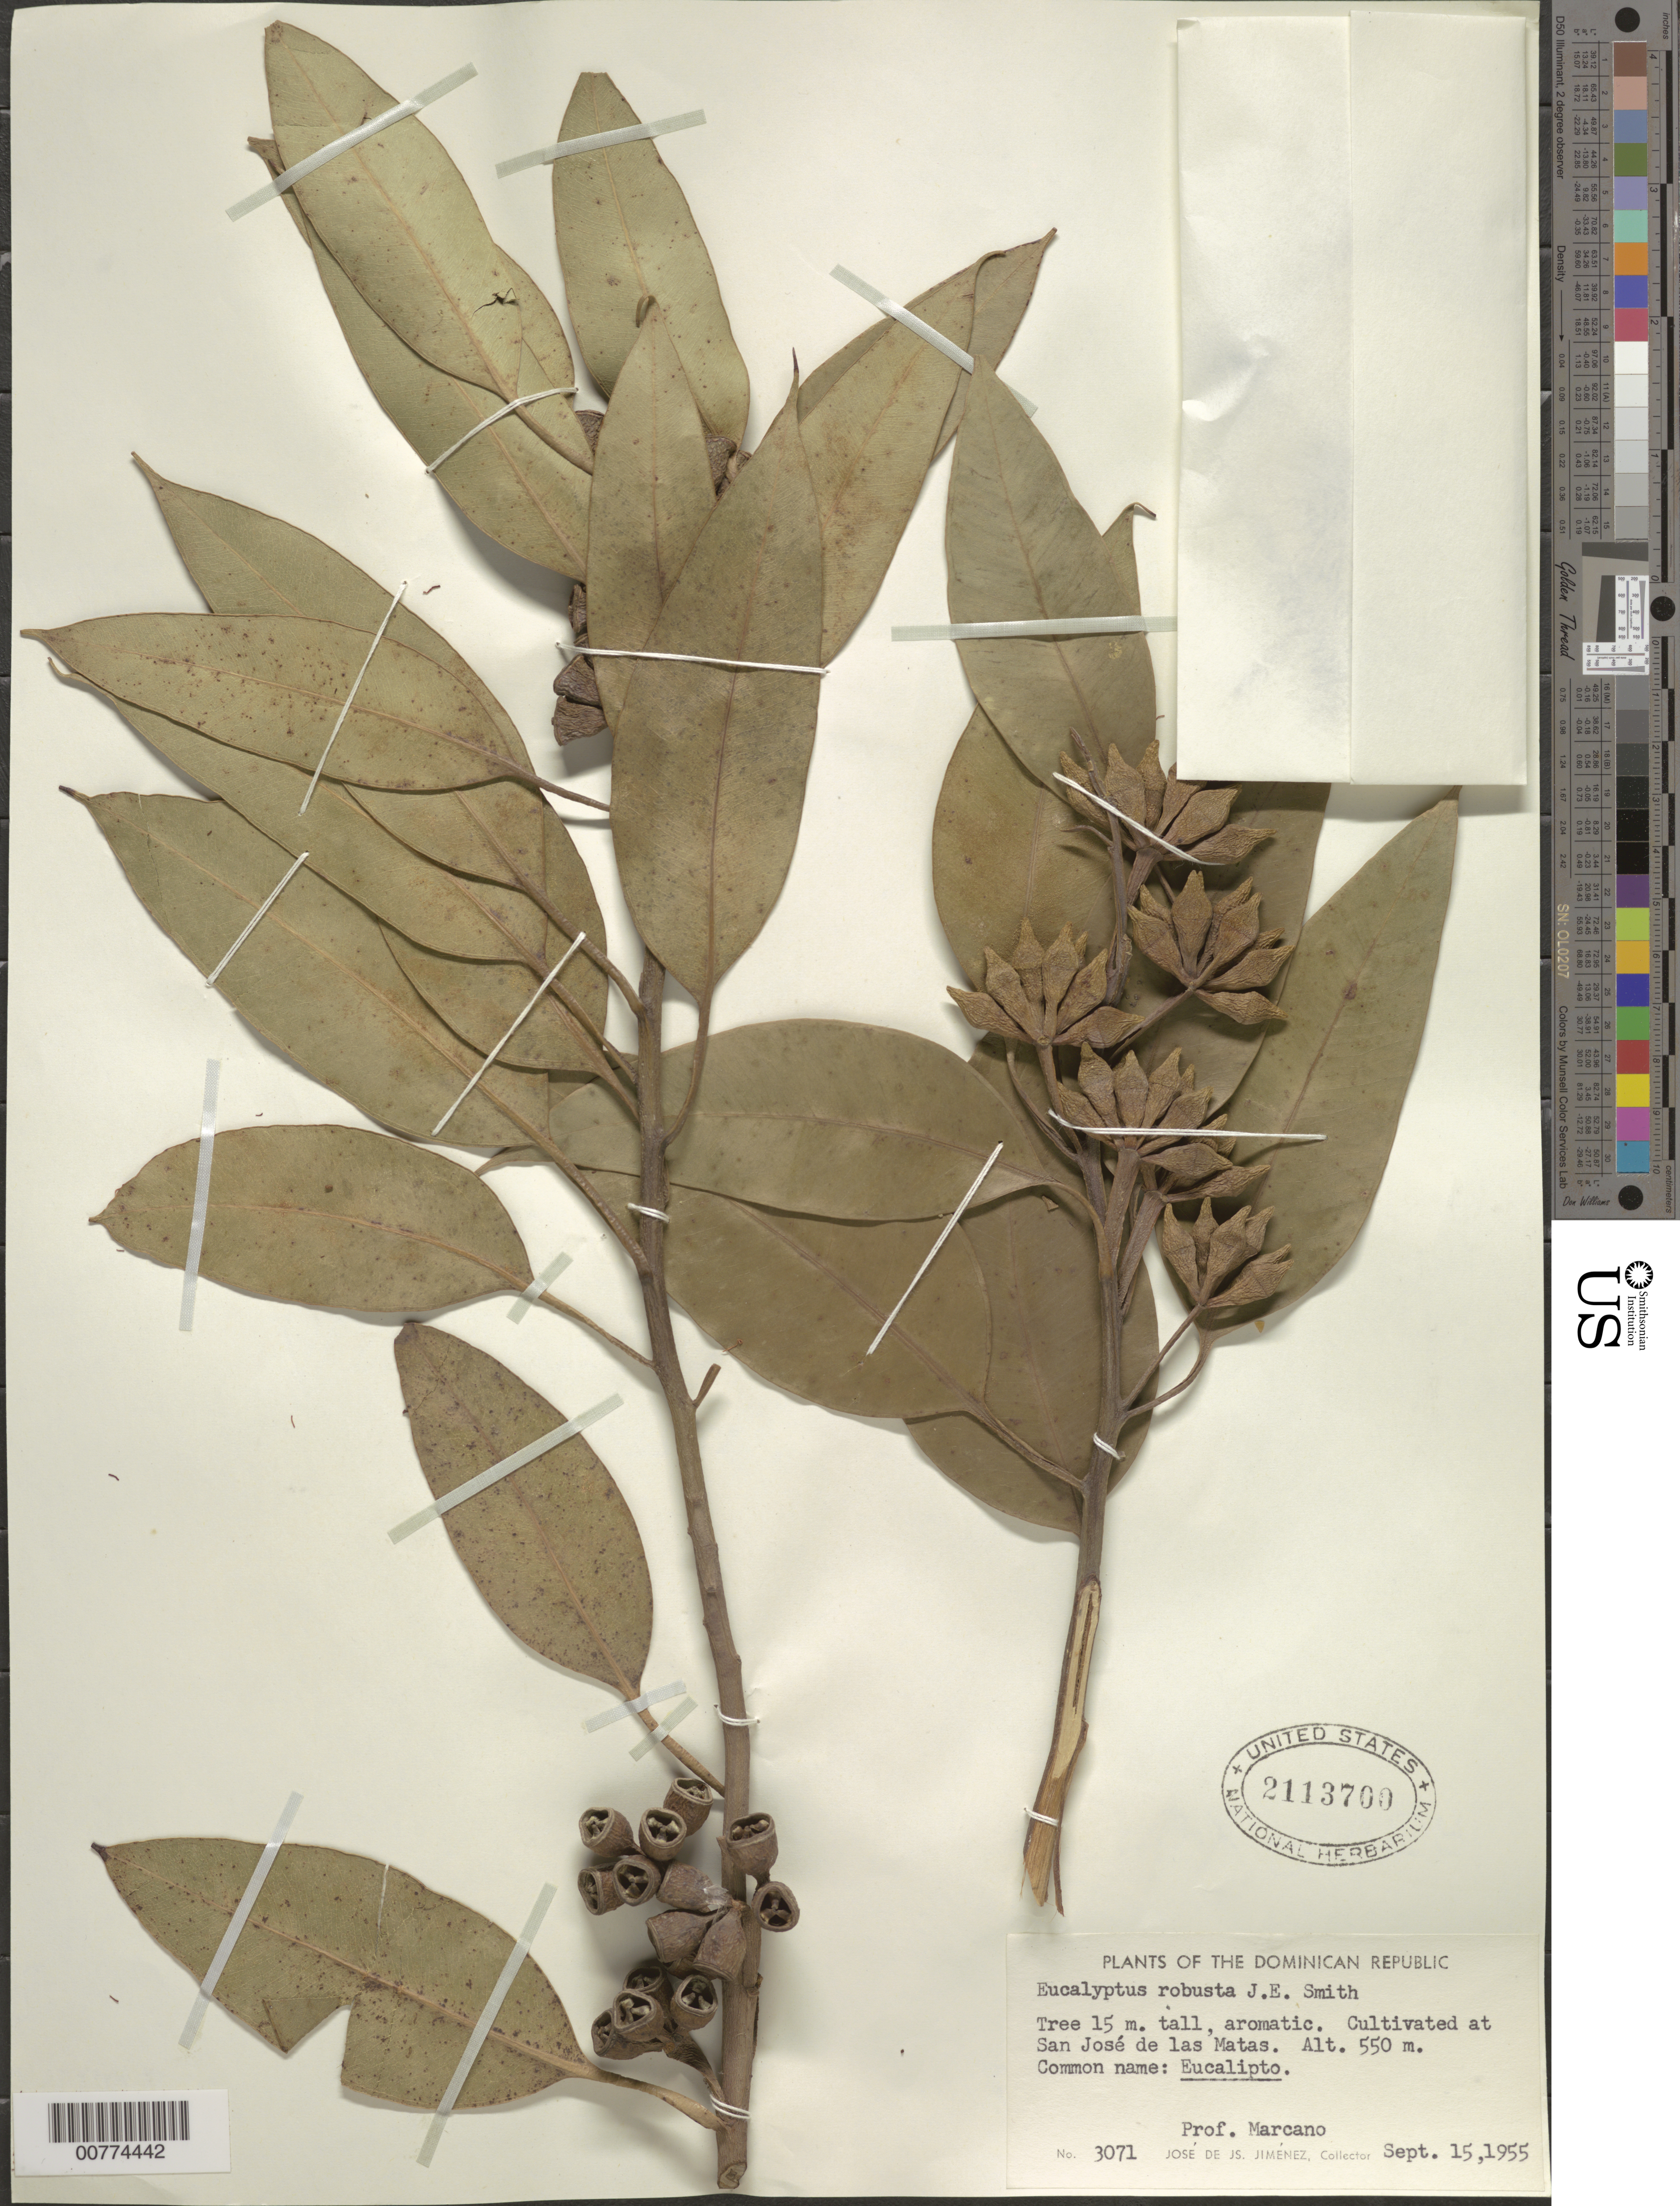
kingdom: Plantae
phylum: Tracheophyta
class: Magnoliopsida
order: Myrtales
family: Myrtaceae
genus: Eucalyptus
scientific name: Eucalyptus robusta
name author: Sm.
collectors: E. J. Marcano F.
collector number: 3071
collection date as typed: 15 Sep 1955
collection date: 1955-09-15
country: Dominican Republic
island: Hispaniola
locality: San José de las Matas.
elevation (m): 550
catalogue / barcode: US 2113700